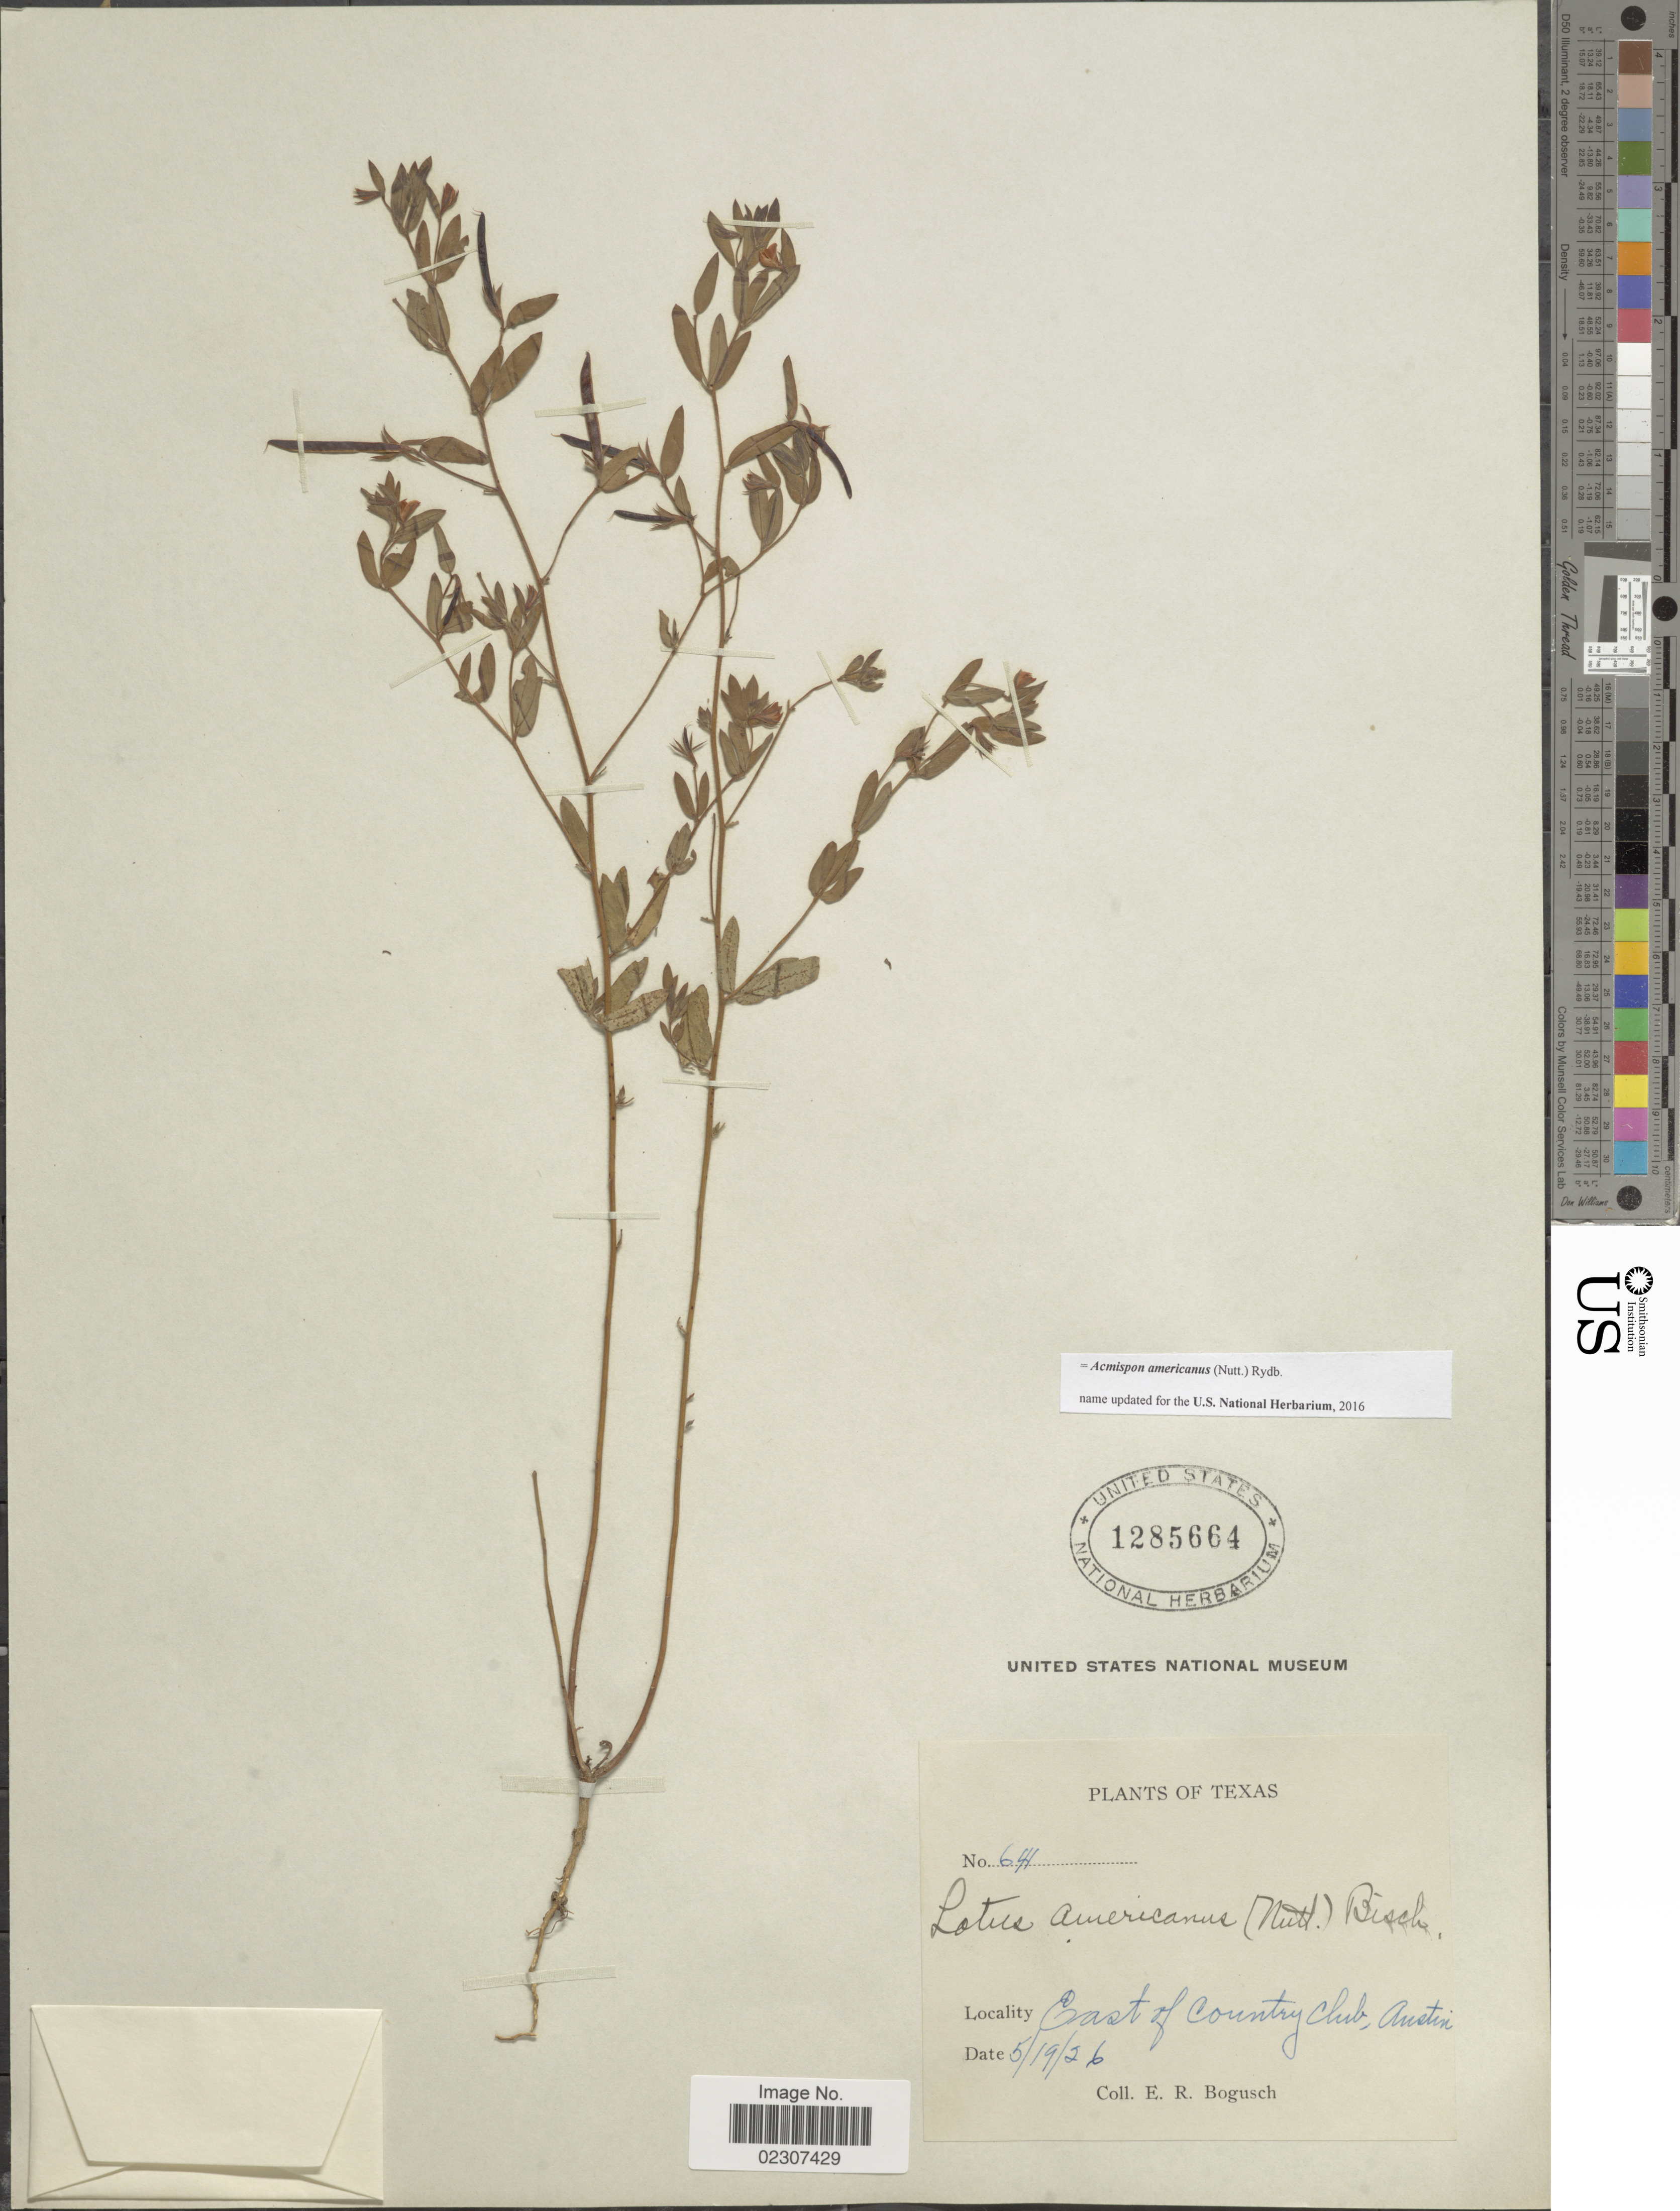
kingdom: Plantae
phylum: Tracheophyta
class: Magnoliopsida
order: Fabales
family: Fabaceae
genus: Acmispon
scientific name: Acmispon americanus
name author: (Nutt.) Rydb.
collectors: E. Bogusch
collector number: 641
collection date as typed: Transcribed d/m/y: 19/5/26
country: United States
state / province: Texas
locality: Texas, East of County Club, Austin.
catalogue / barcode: US 1285664